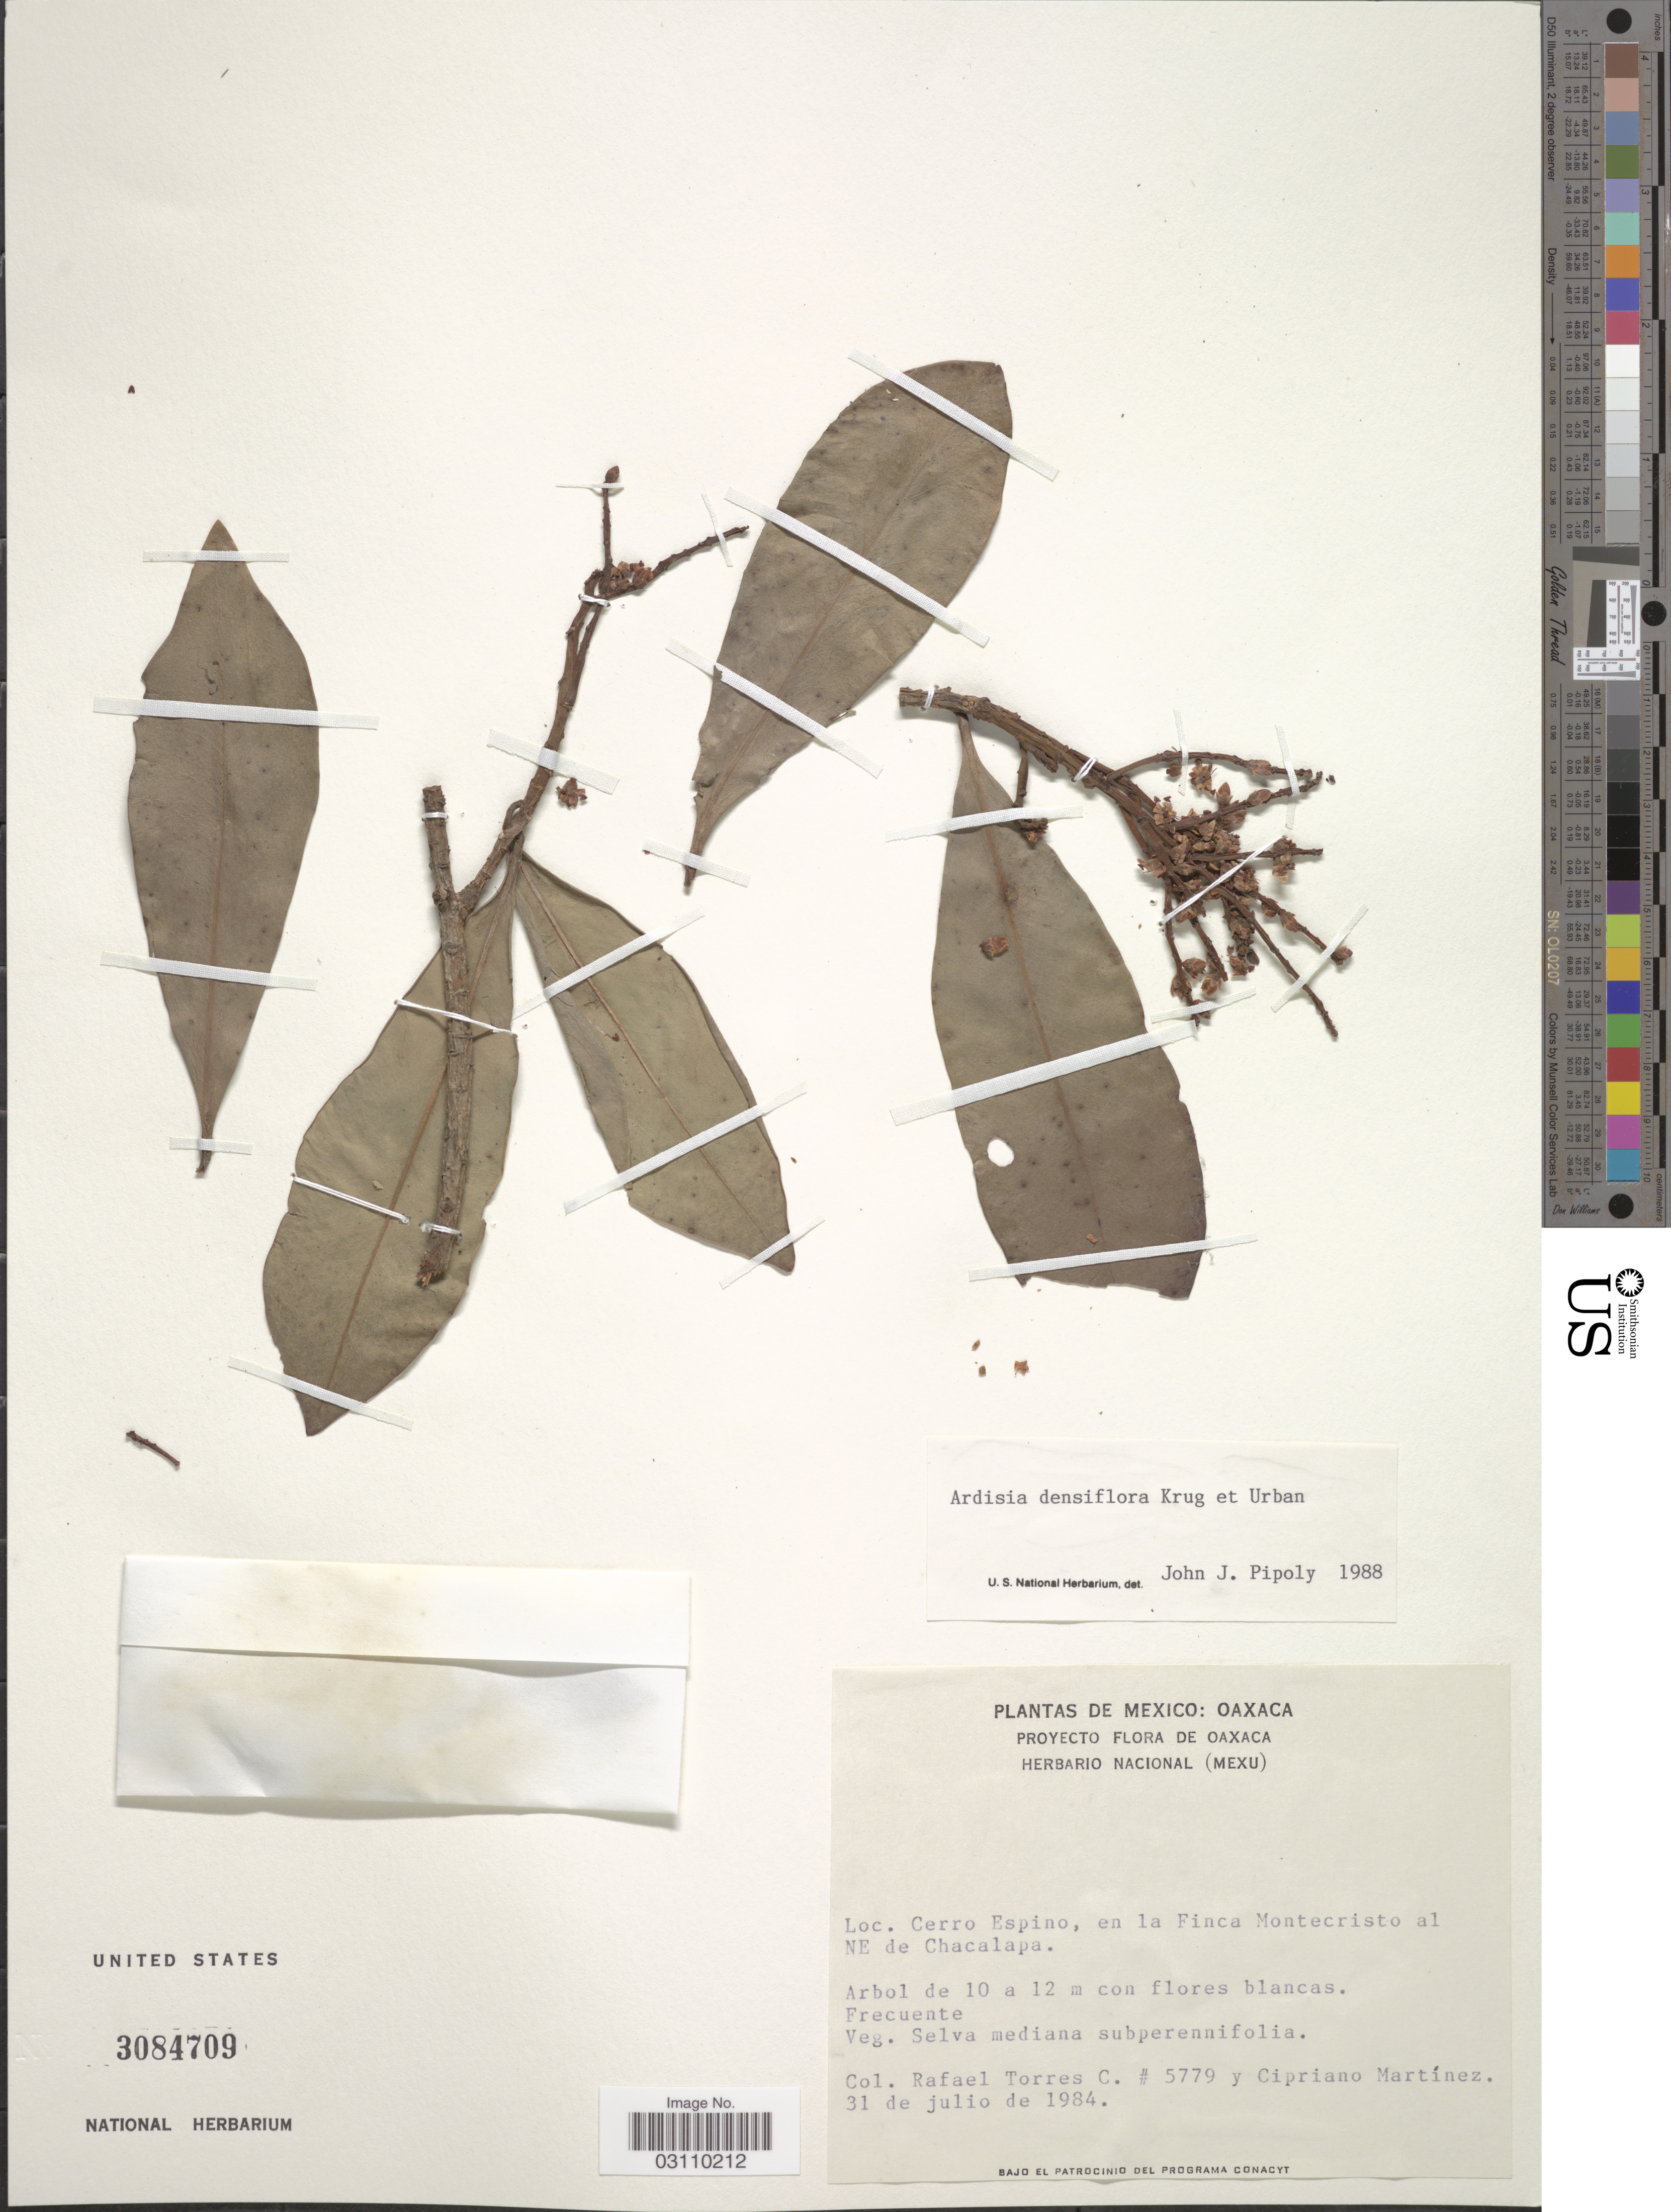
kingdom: Plantae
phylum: Tracheophyta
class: Magnoliopsida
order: Ericales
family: Primulaceae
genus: Ardisia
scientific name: Ardisia densiflora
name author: Krug & Urb.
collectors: R. Torres C. & C. Martínez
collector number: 5779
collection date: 1984-07-31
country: Mexico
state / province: Oaxaca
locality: Cerro Espino, en la Finca Montecristo al NE de Chacalapa.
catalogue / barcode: US 3084709